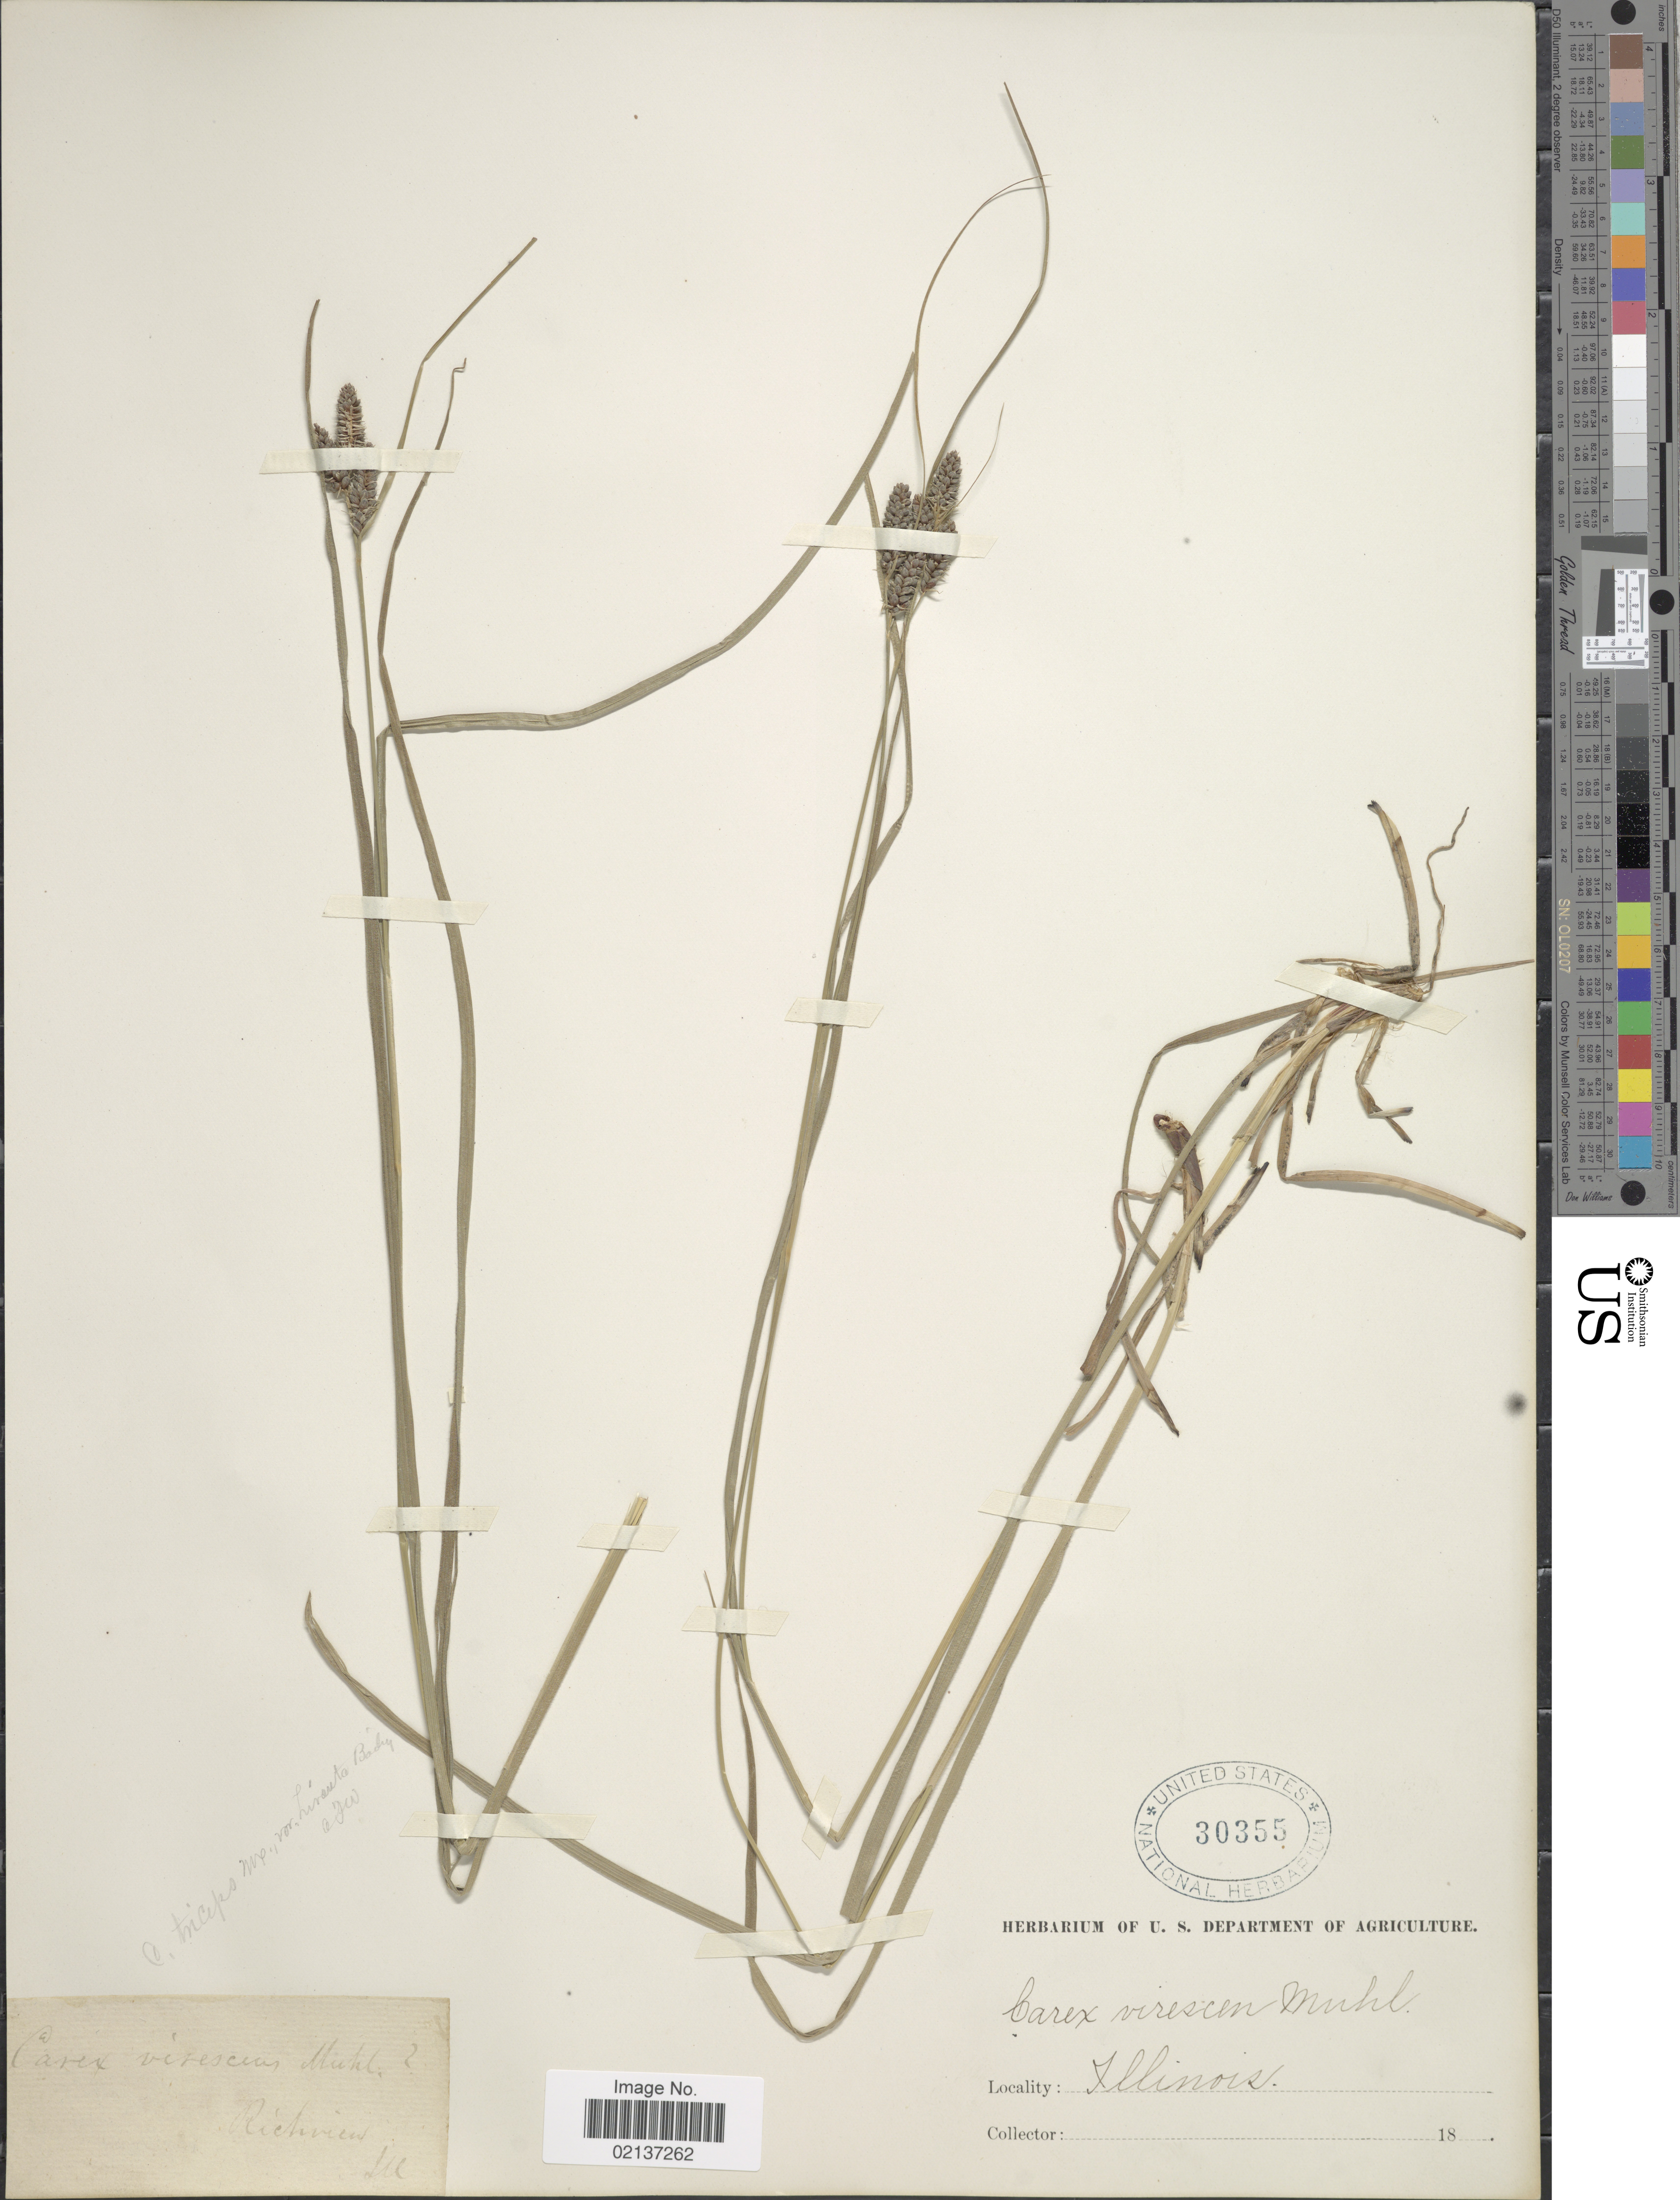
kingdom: Plantae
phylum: Tracheophyta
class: Liliopsida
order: Poales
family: Cyperaceae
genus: Carex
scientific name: Carex hirsutella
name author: Mack.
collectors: ex herb. U. S. Department of Agriculture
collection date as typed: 18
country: United States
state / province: Illinois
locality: Richview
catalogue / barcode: US 30355